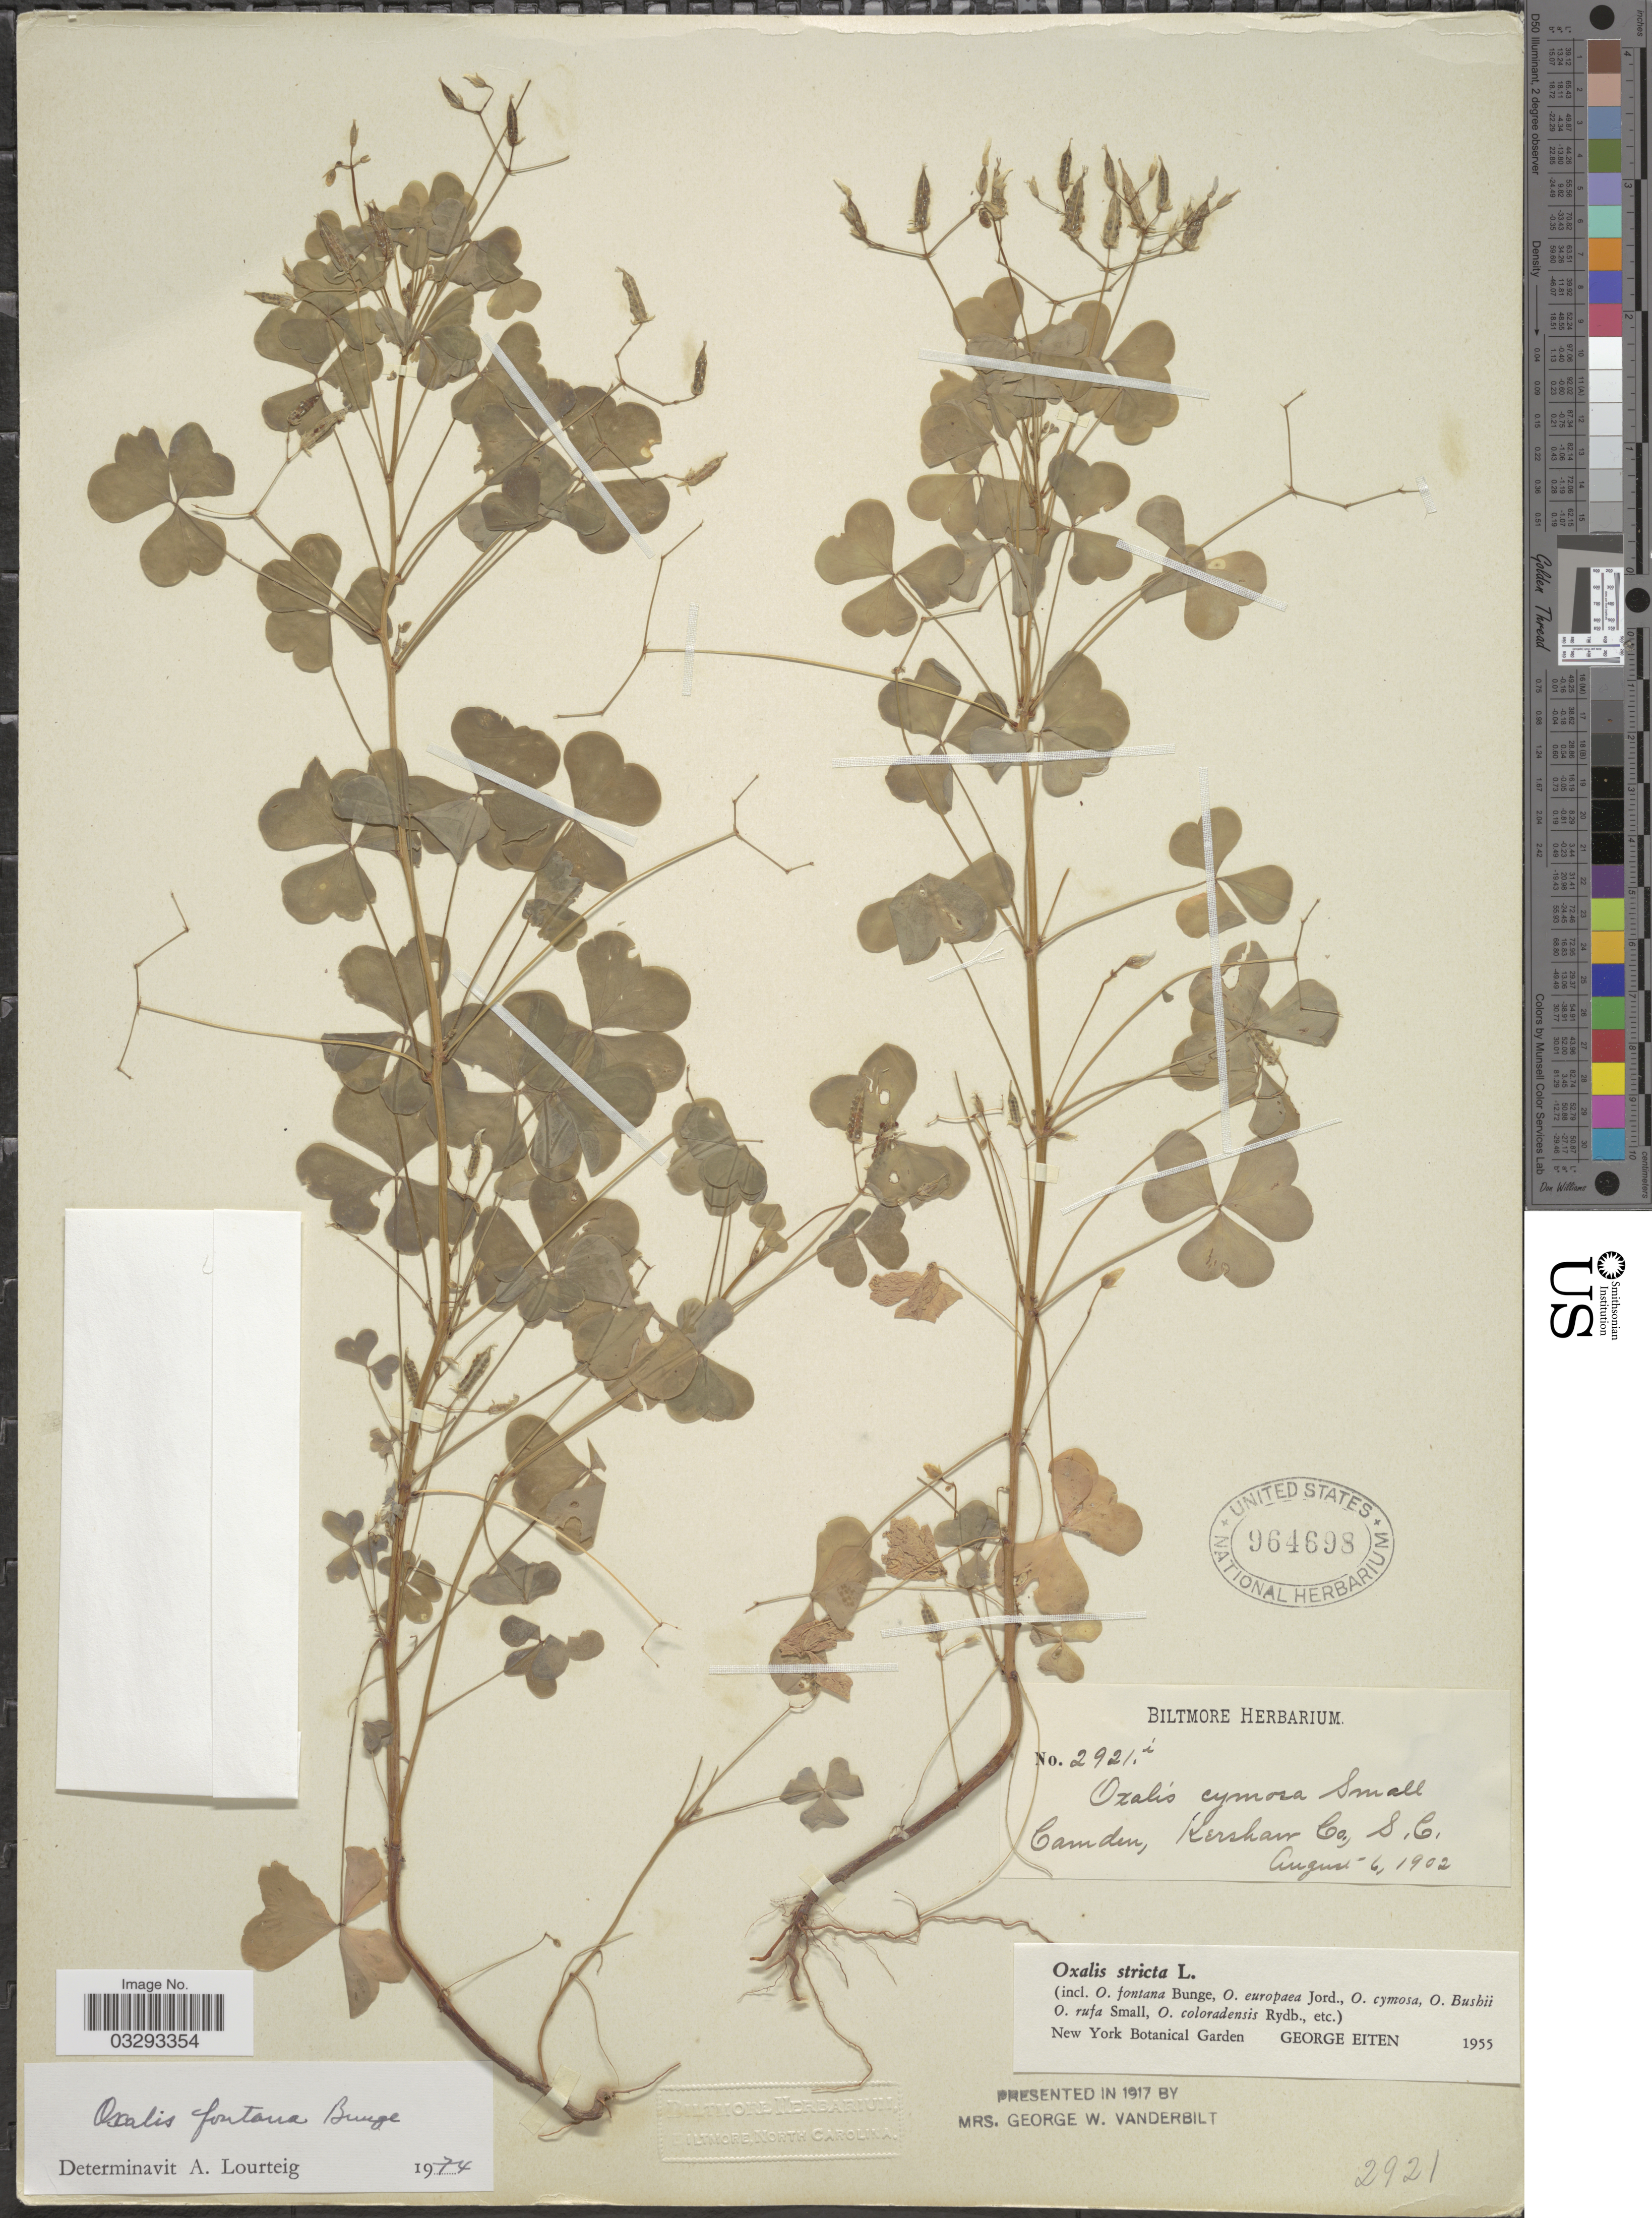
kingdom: Plantae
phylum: Tracheophyta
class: Magnoliopsida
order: Oxalidales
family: Oxalidaceae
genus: Oxalis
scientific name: Oxalis fontana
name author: Bunge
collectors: ex herb. Biltmore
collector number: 2921i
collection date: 1902-08-06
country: United States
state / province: South Carolina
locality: Camden, Kershaw Co.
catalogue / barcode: US 964698